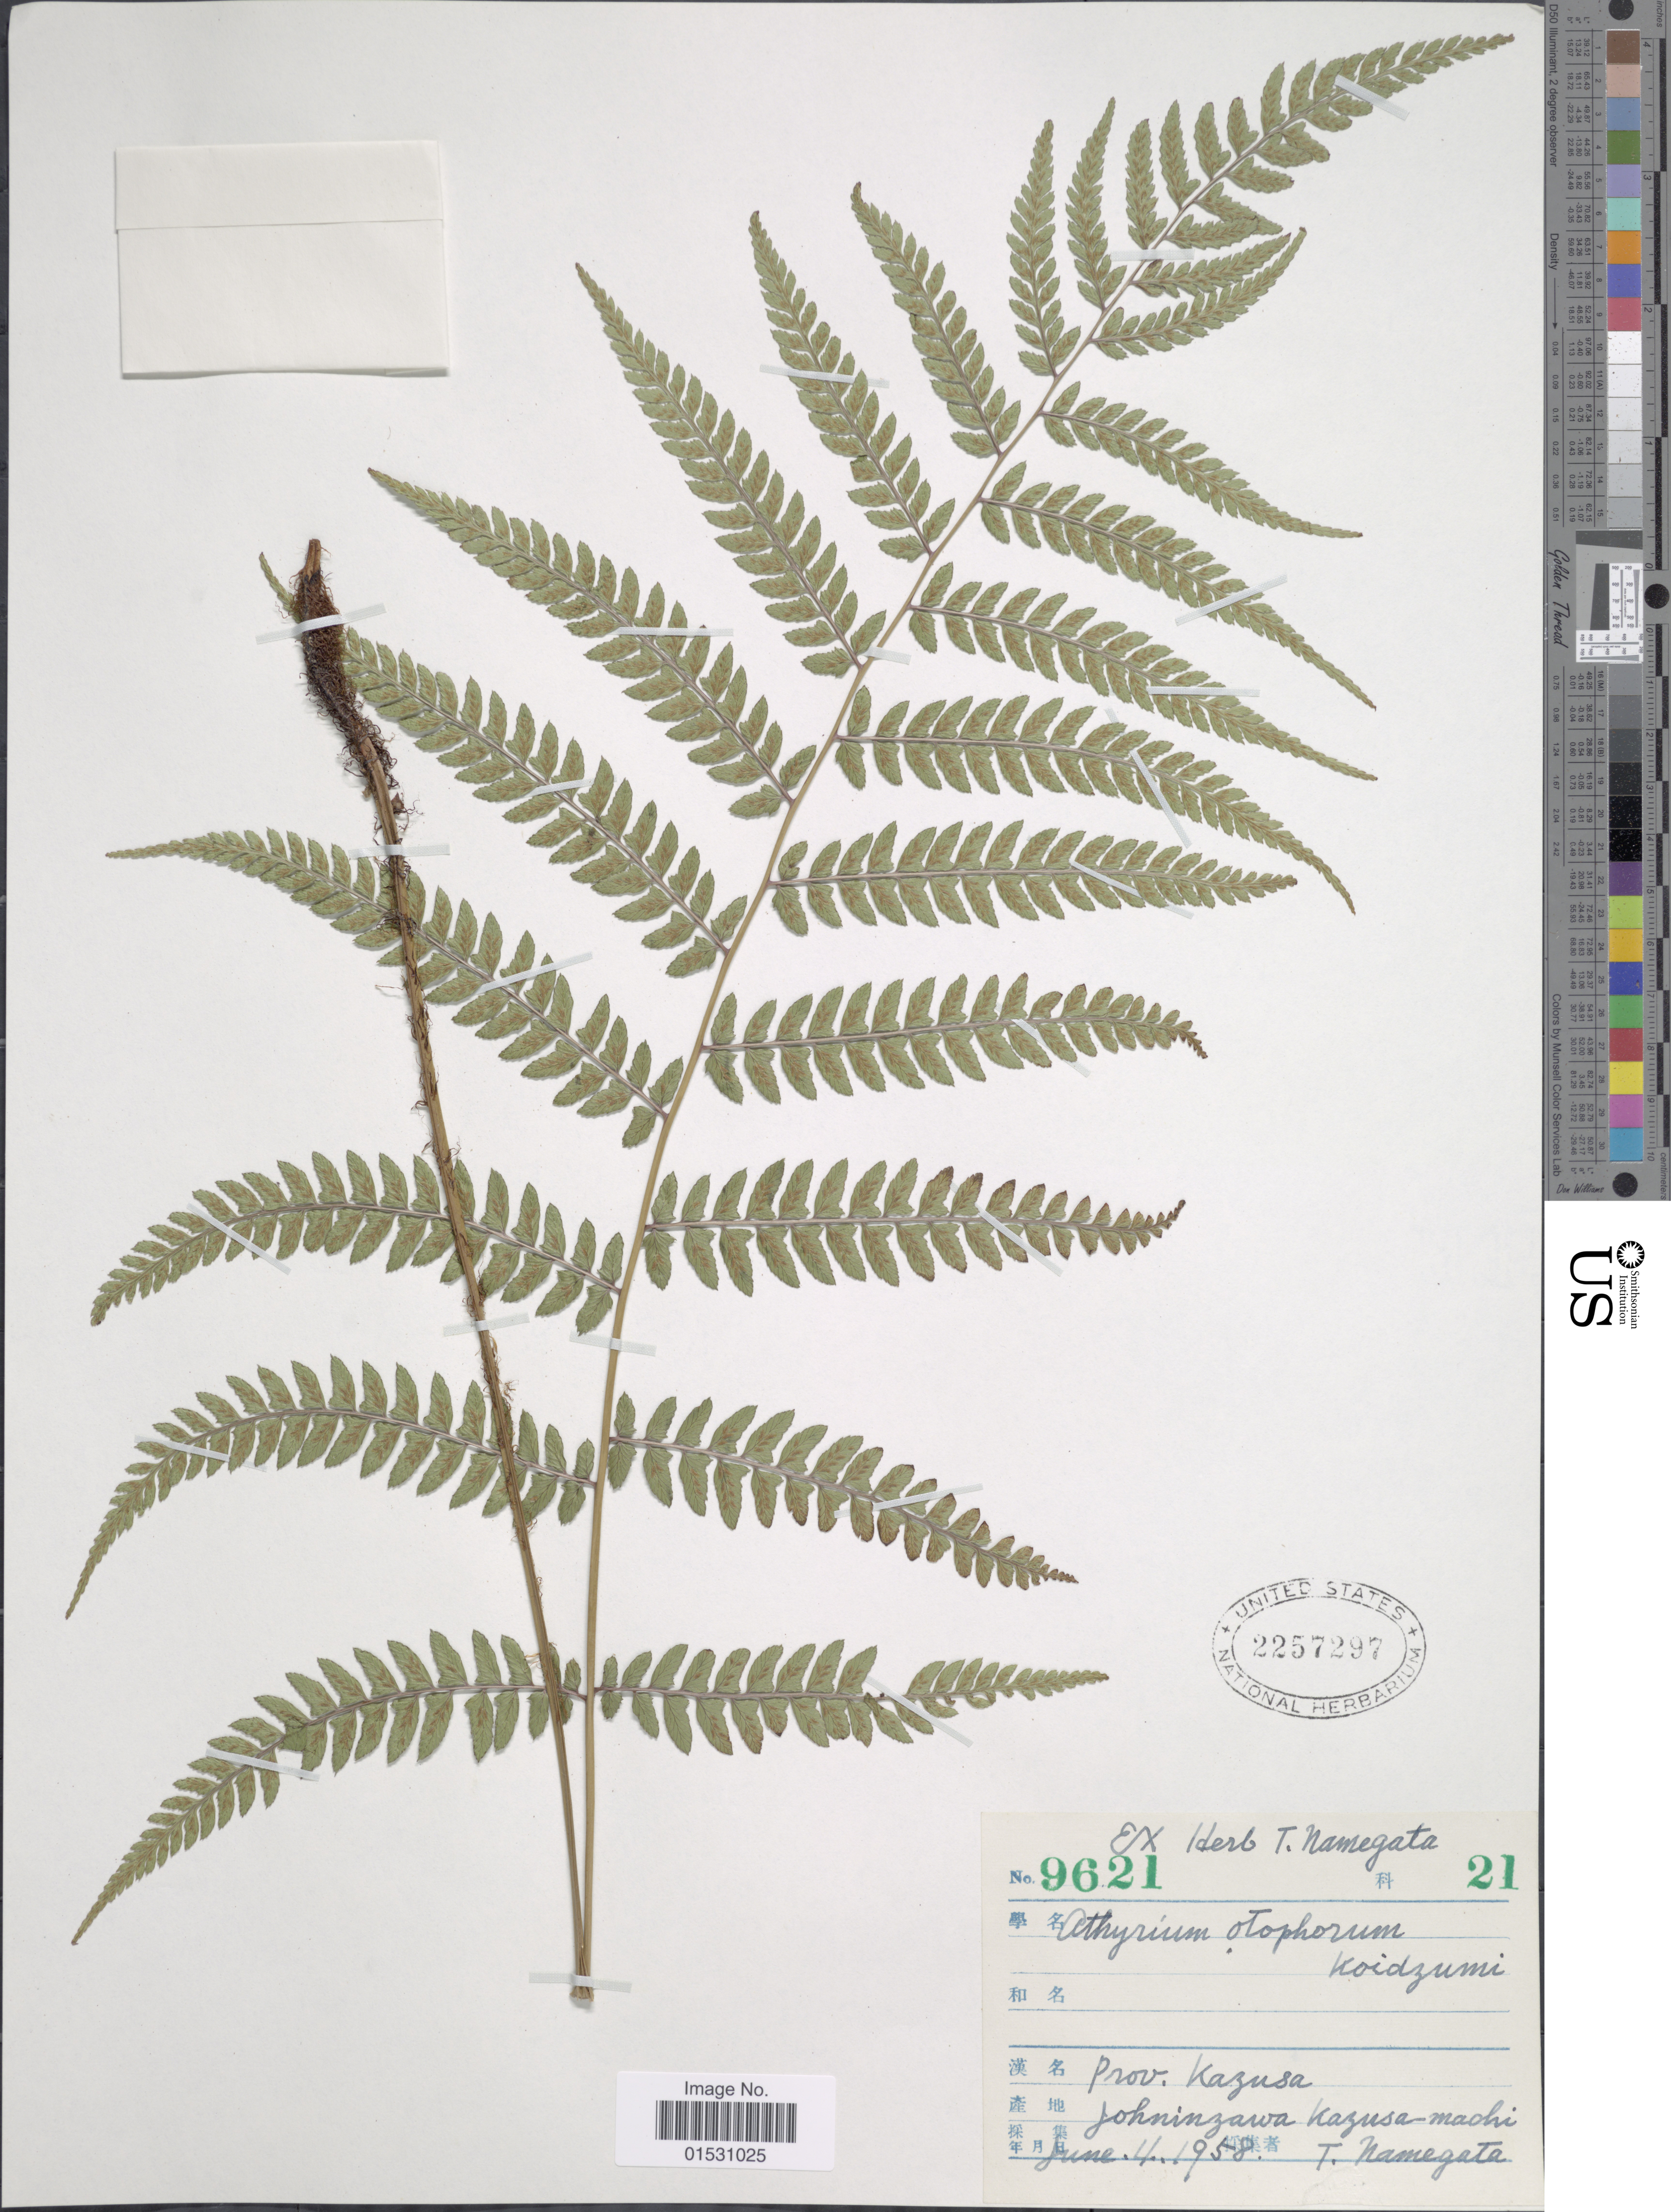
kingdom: Plantae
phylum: Tracheophyta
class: Polypodiopsida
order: Polypodiales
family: Athyriaceae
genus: Athyrium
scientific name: Athyrium otophorum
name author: (Miq.) Koidz.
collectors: T. Namegata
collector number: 9621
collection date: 1958-06-04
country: Japan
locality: Prov. Kazusa. Johninzawa Kazusa-machi.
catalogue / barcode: US 2257297